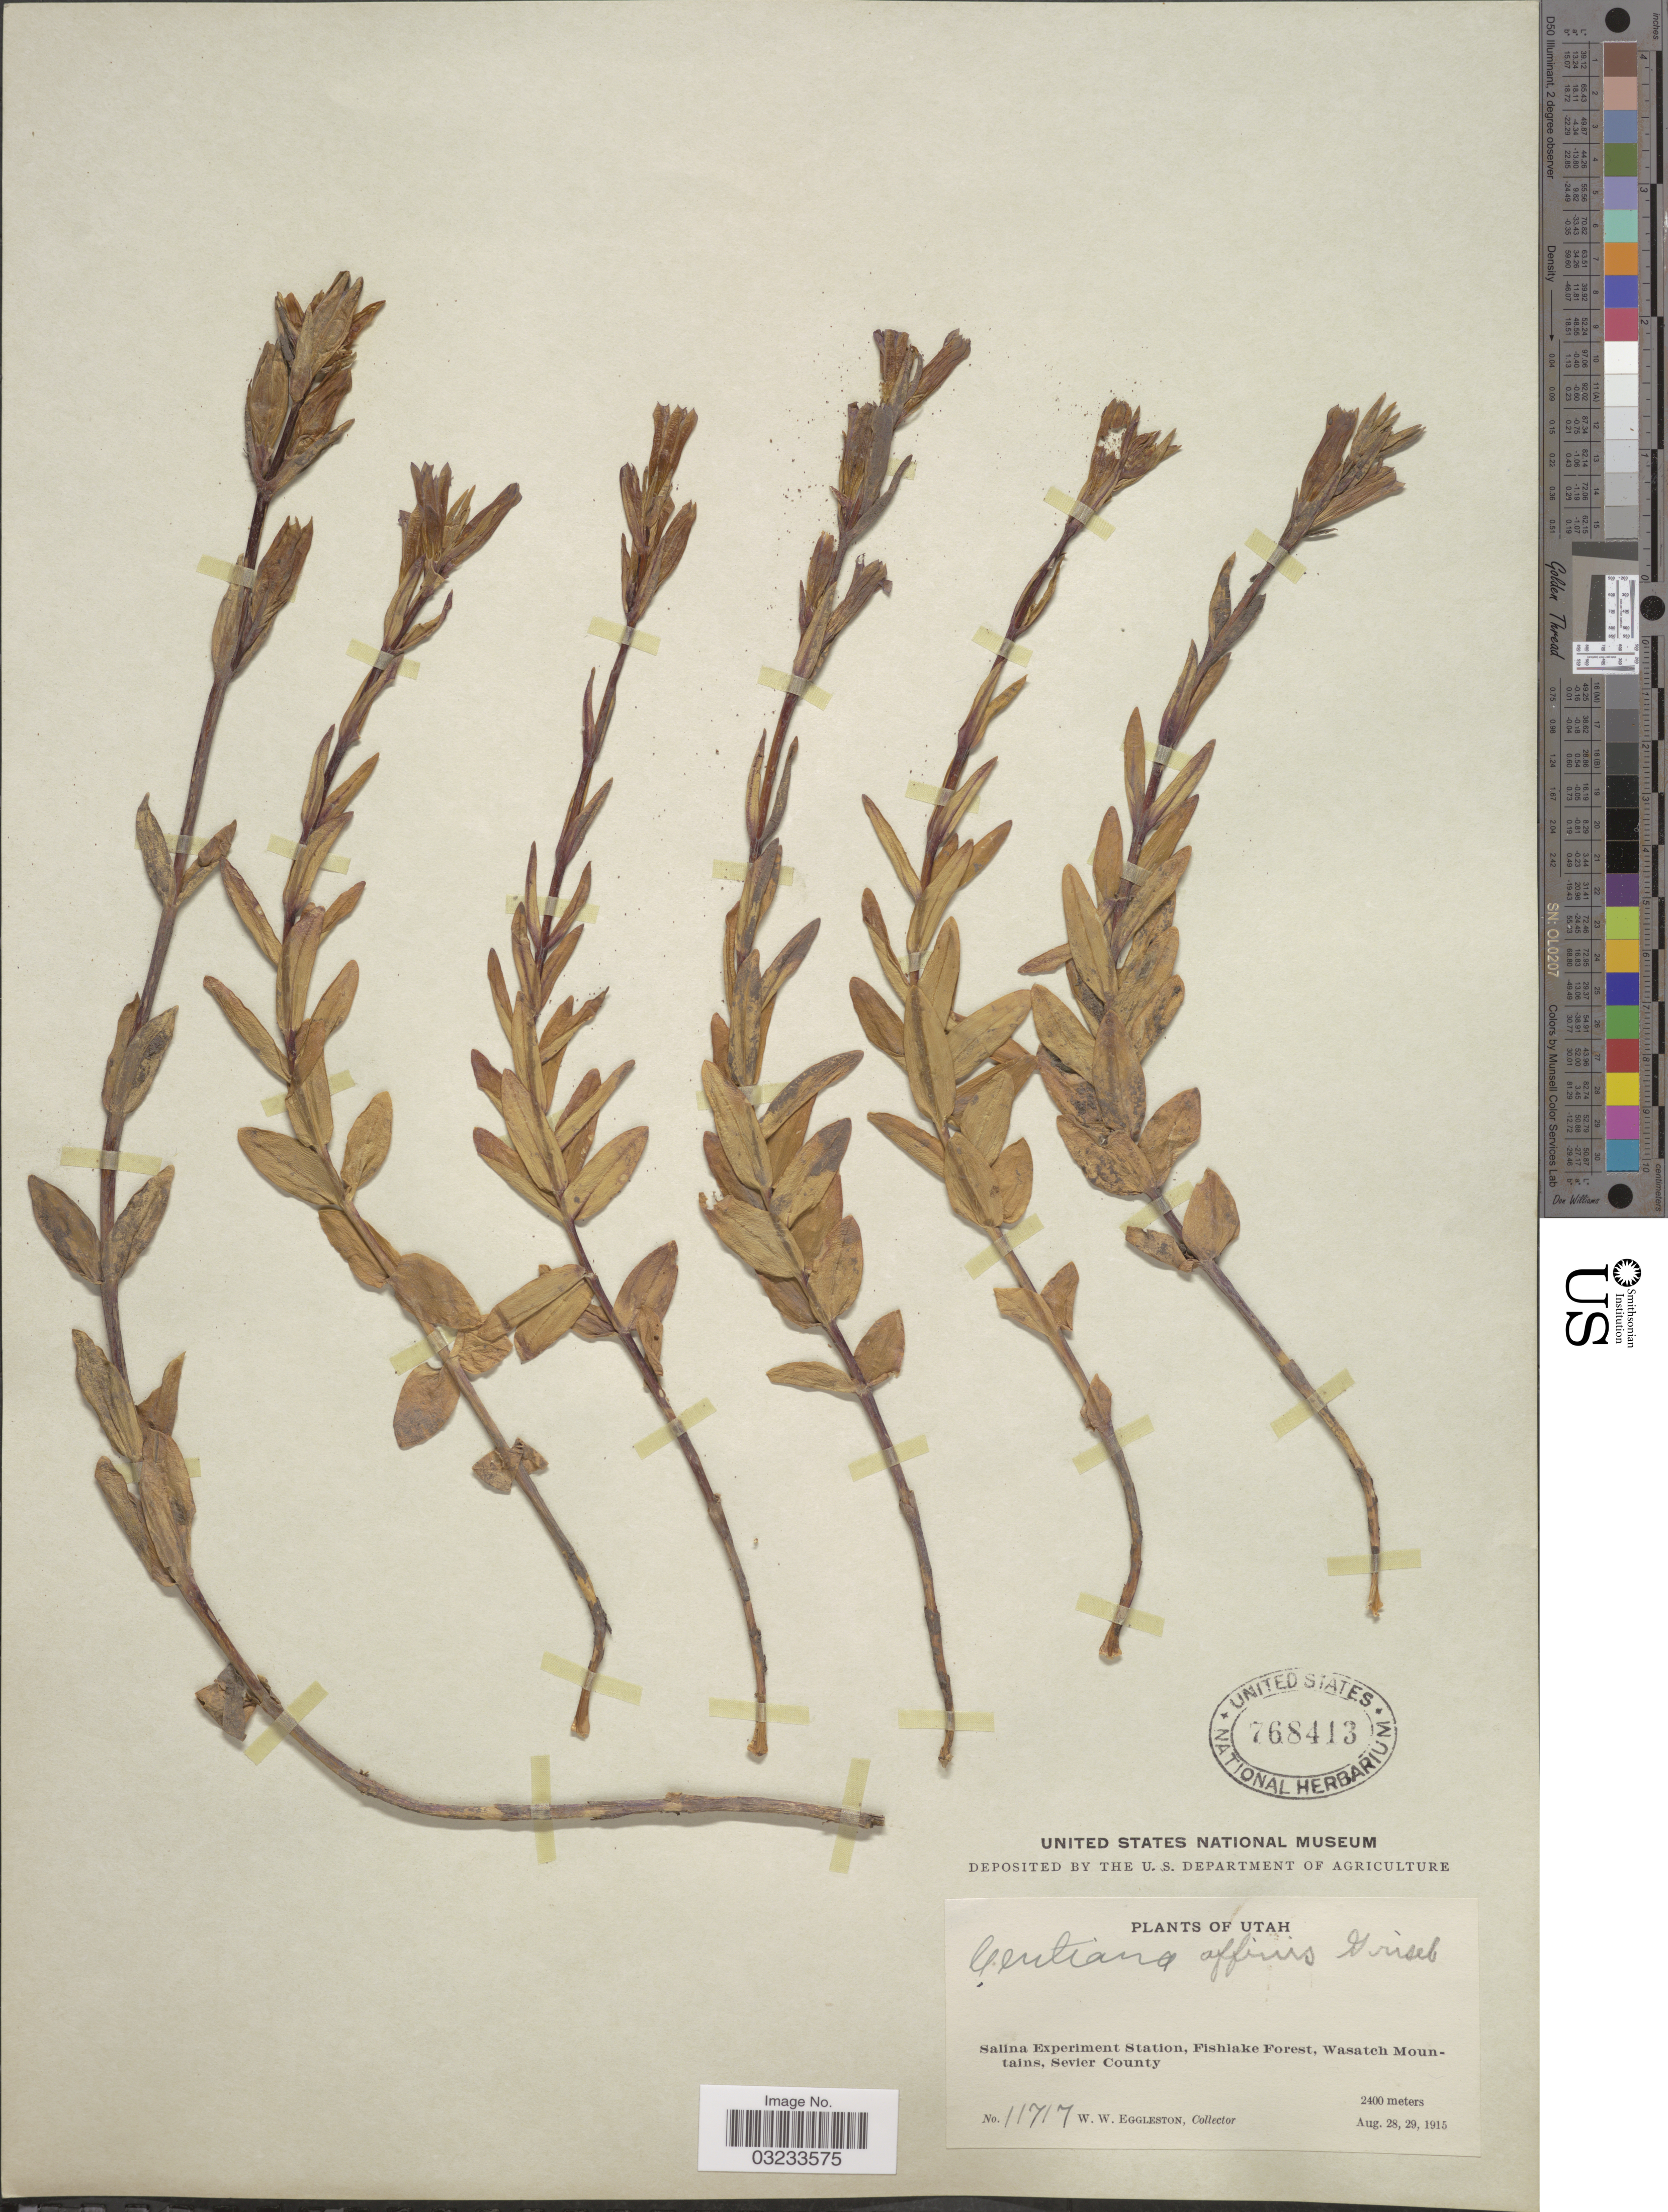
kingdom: Plantae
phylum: Tracheophyta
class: Magnoliopsida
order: Gentianales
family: Gentianaceae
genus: Gentiana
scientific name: Gentiana affinis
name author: Griseb.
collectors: W. W. Eggleston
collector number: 11717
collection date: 1915-08-28/1915-08-29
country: United States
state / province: Utah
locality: Salina Experiment Station, Fishiake Forest, Wasatch Mountains, Sevier County.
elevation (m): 2400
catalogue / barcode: US 768413